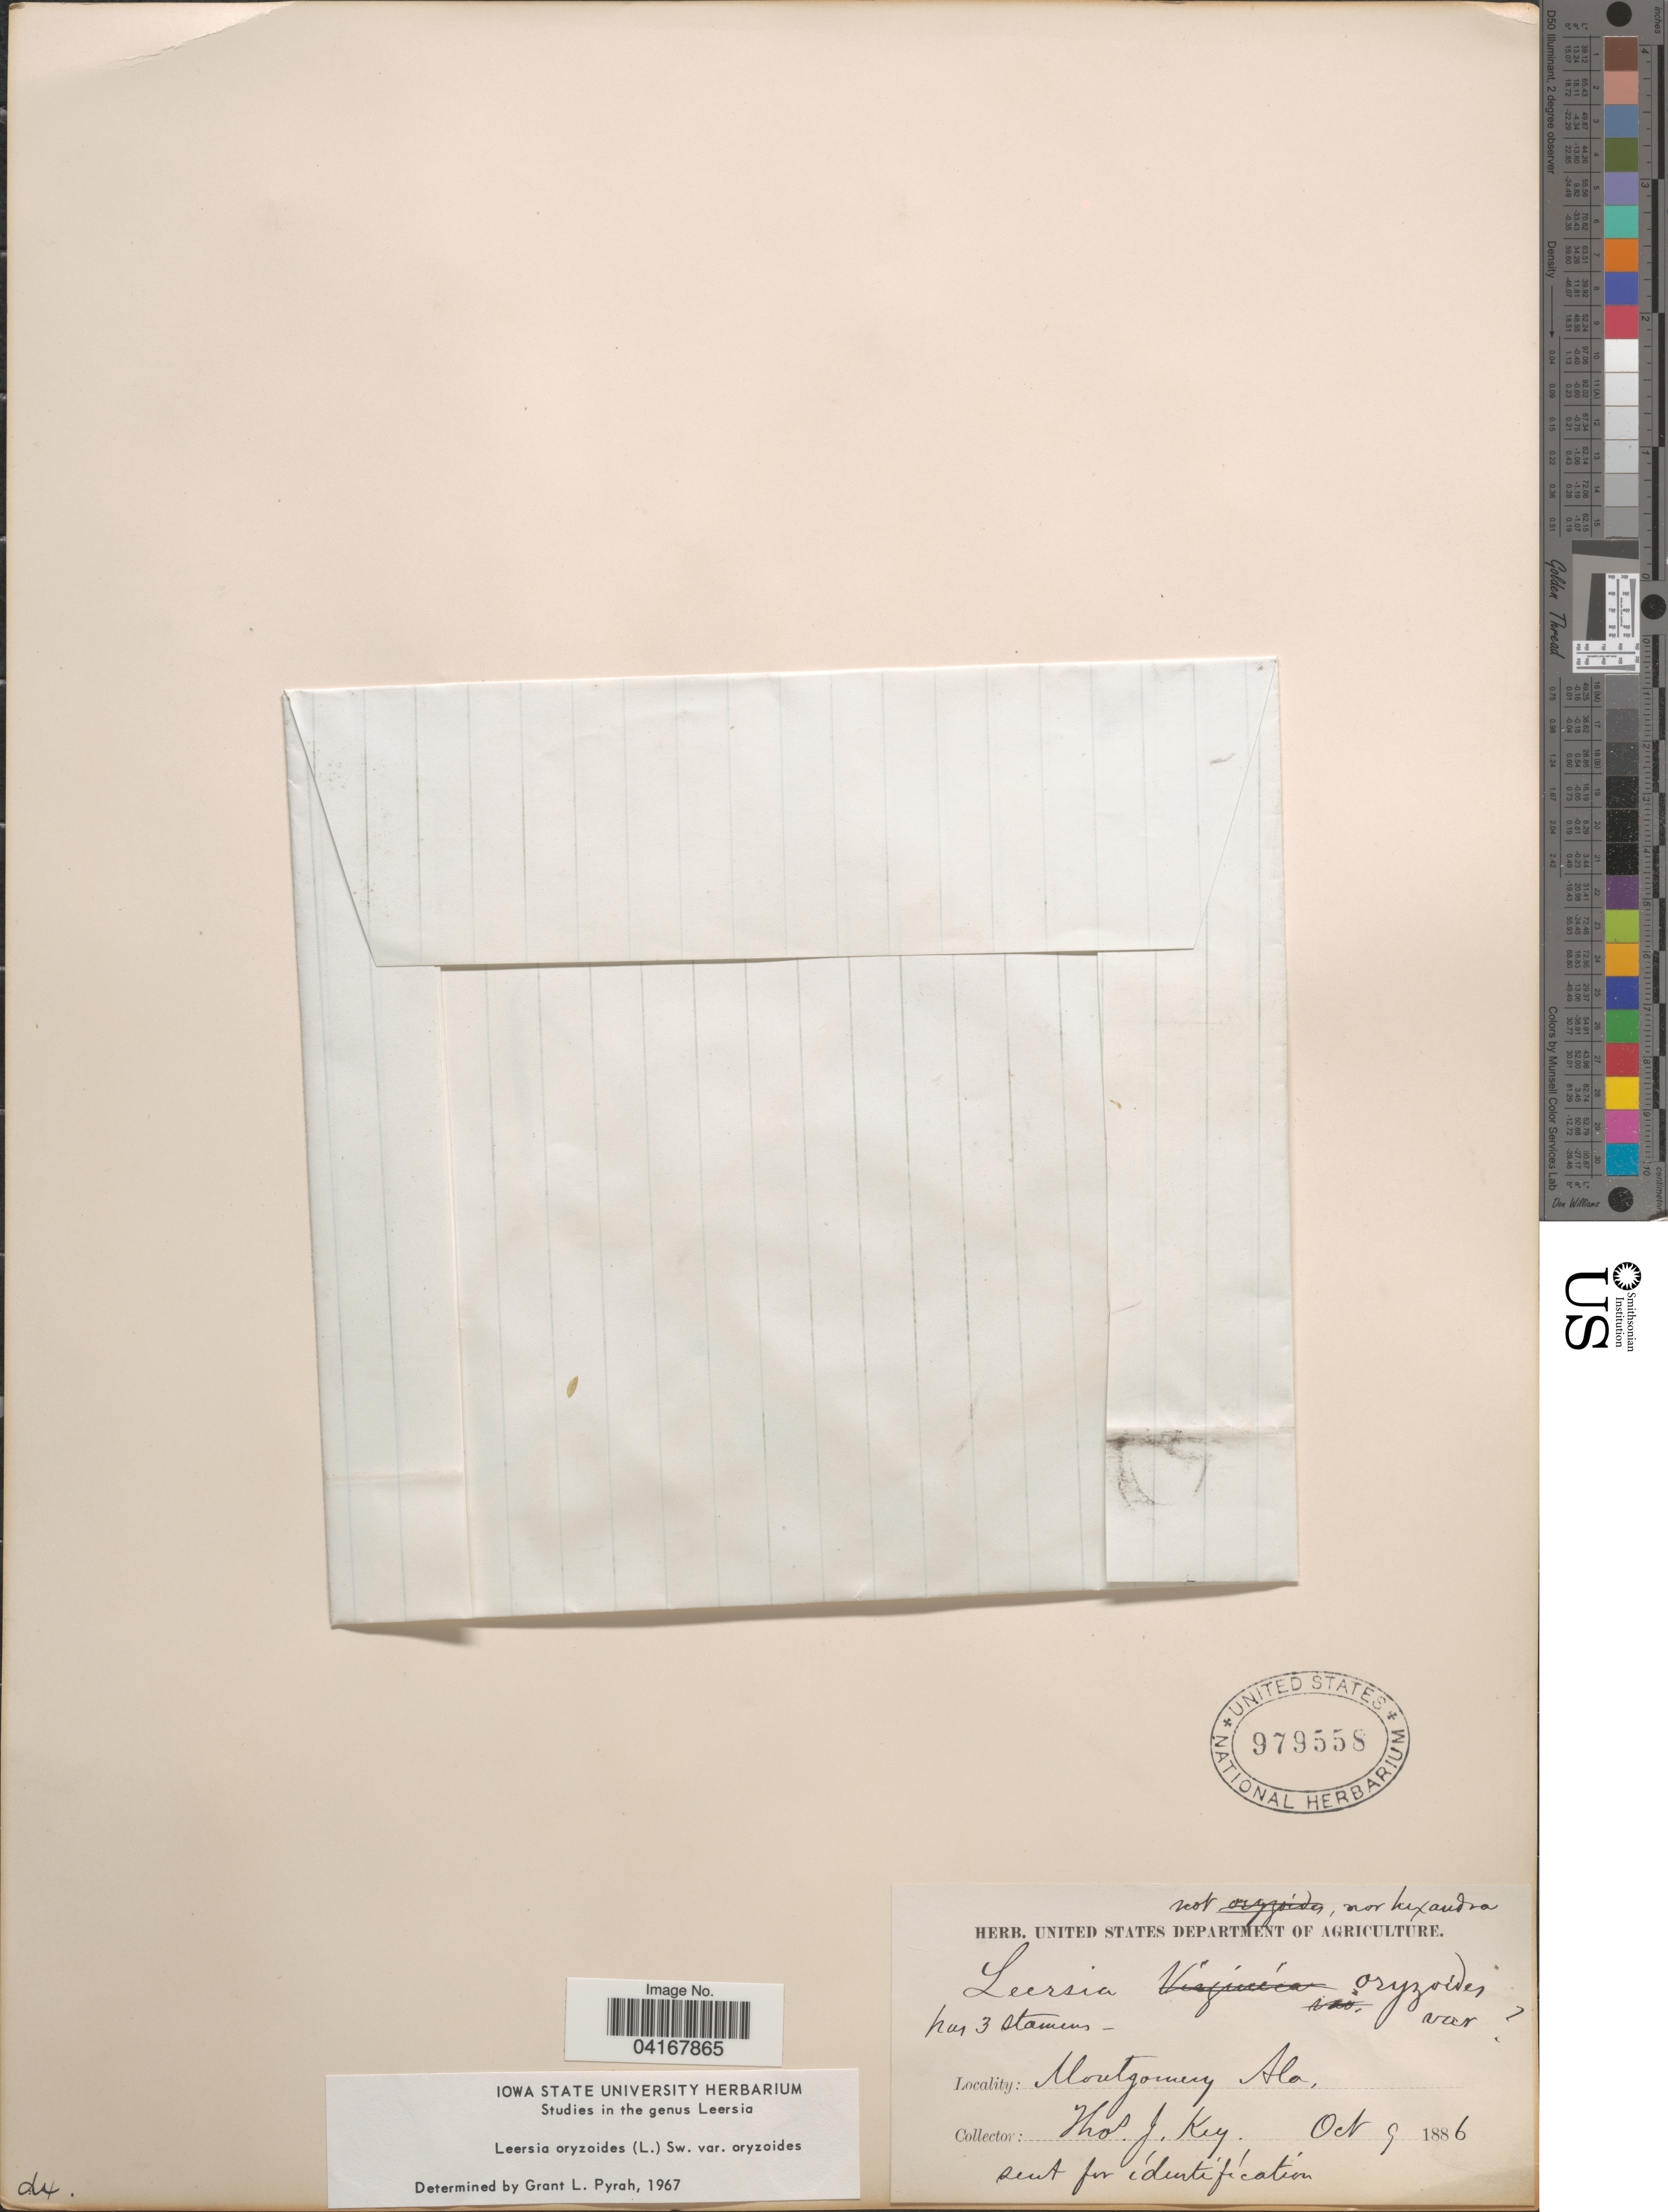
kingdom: Plantae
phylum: Tracheophyta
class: Liliopsida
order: Poales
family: Poaceae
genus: Leersia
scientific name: Leersia oryzoides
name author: (L.) Sw.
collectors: T. Key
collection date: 1886-10-09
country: United States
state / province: Alabama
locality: Montgomery.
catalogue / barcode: US 979558